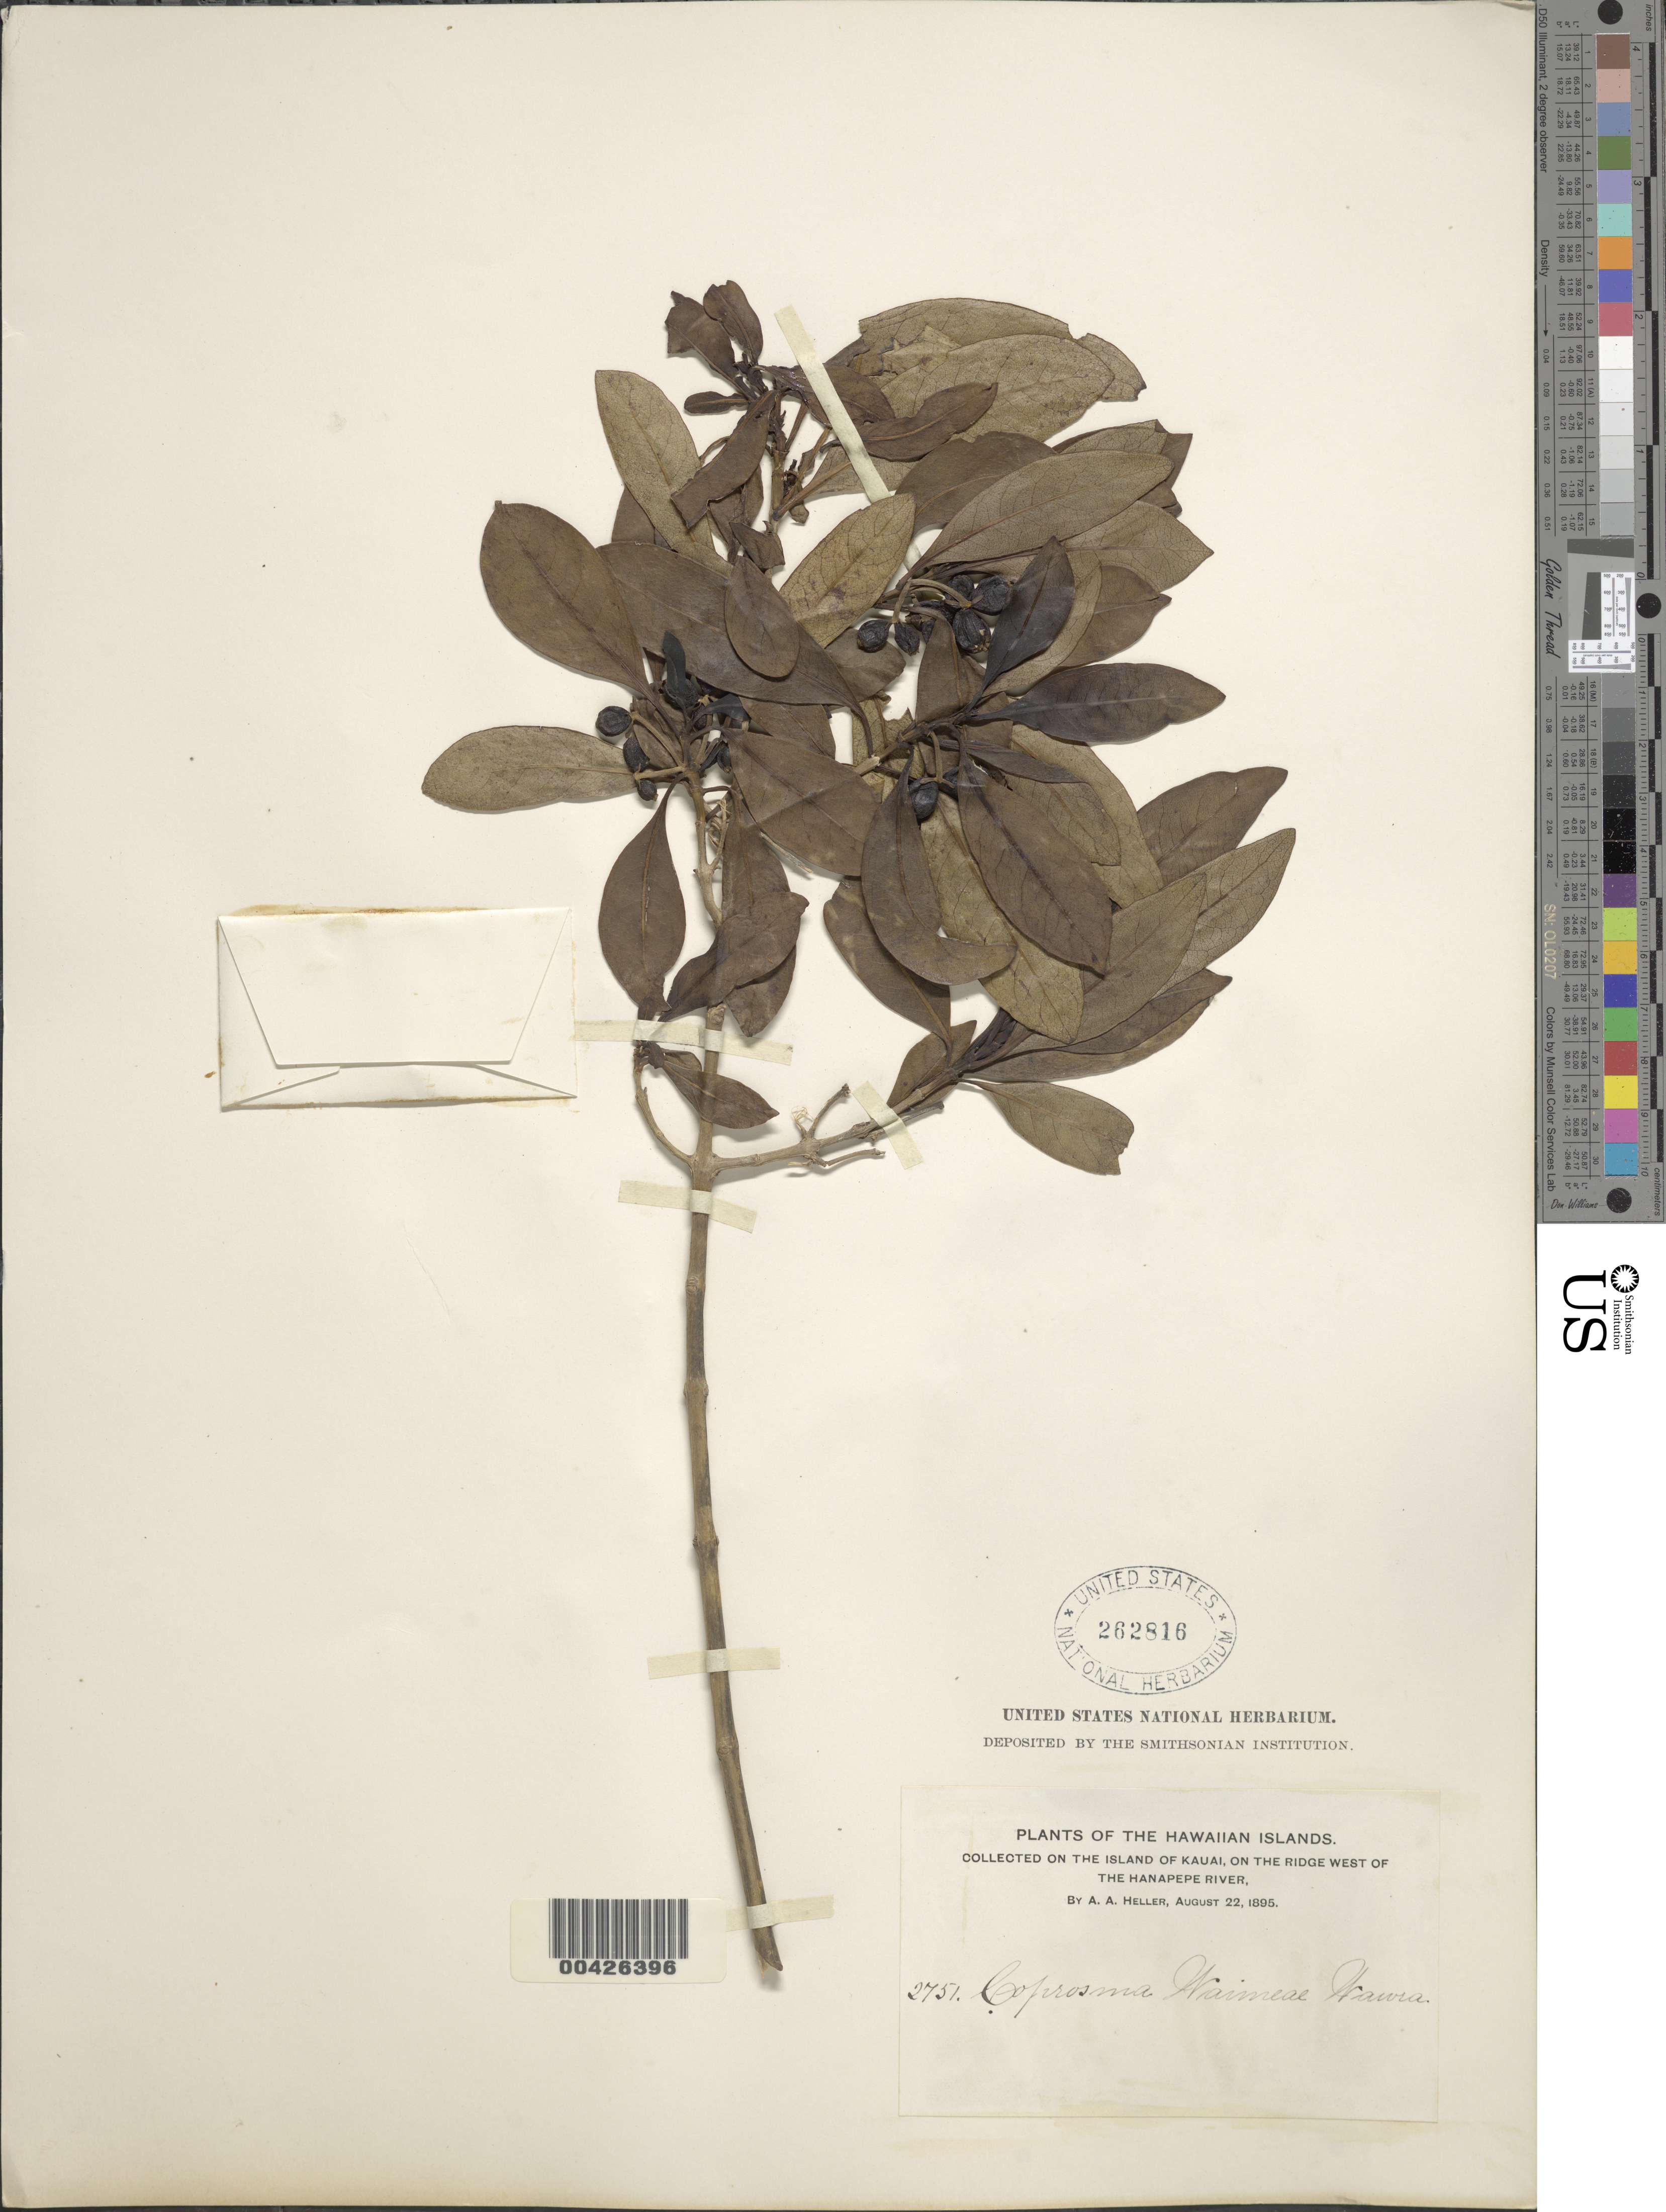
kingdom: Plantae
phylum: Tracheophyta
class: Magnoliopsida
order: Gentianales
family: Rubiaceae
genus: Coprosma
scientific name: Coprosma waimeae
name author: Wawra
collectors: A. A. Heller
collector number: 2751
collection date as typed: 22 Aug 1895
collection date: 1895-08-22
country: United States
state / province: Hawaii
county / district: Kauai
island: Kaua'i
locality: On the island of Kauai, on the ridge west of the Hanapepe River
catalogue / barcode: US 262816